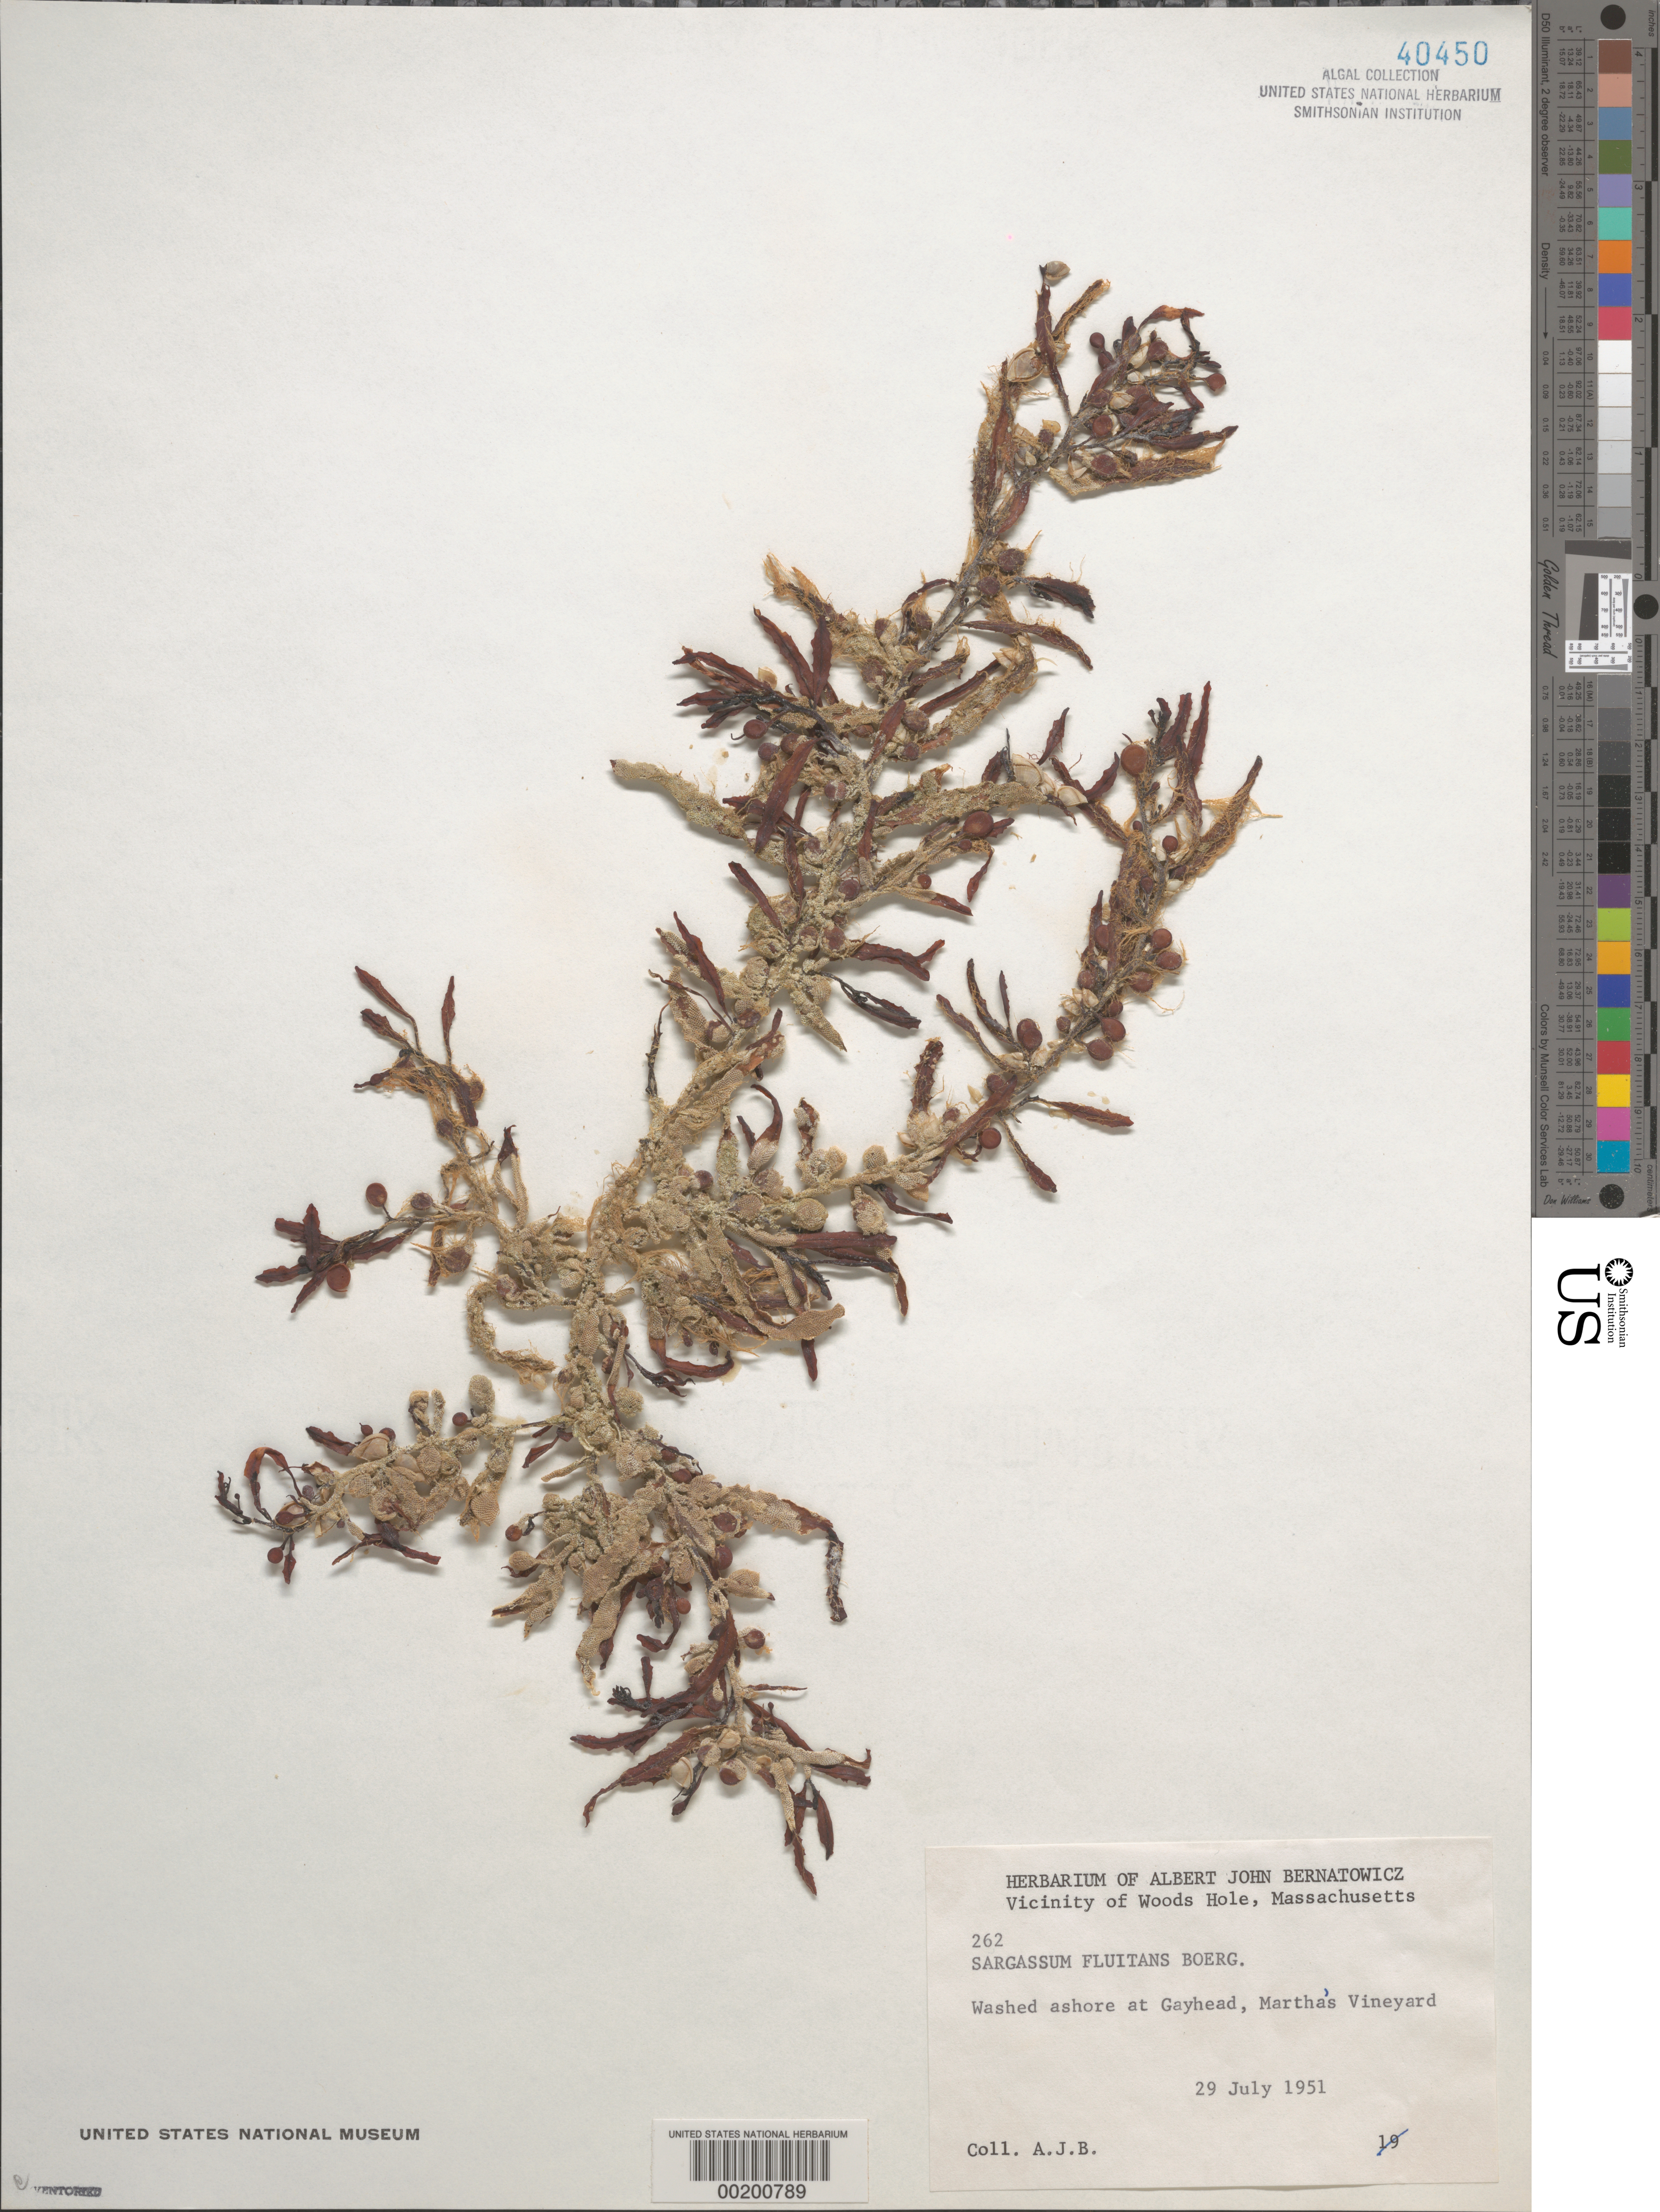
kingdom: Chromista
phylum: Ochrophyta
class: Phaeophyceae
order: Fucales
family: Sargassaceae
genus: Sargassum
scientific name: Sargassum fluitans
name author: (Børgesen) Børgesen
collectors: A. Bernatowicz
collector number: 262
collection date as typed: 29 Jul 1951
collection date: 1951-07-29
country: United States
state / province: Massachusetts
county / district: Barnstable County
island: Martha's Vineyard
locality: Gay Head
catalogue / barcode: US 40450